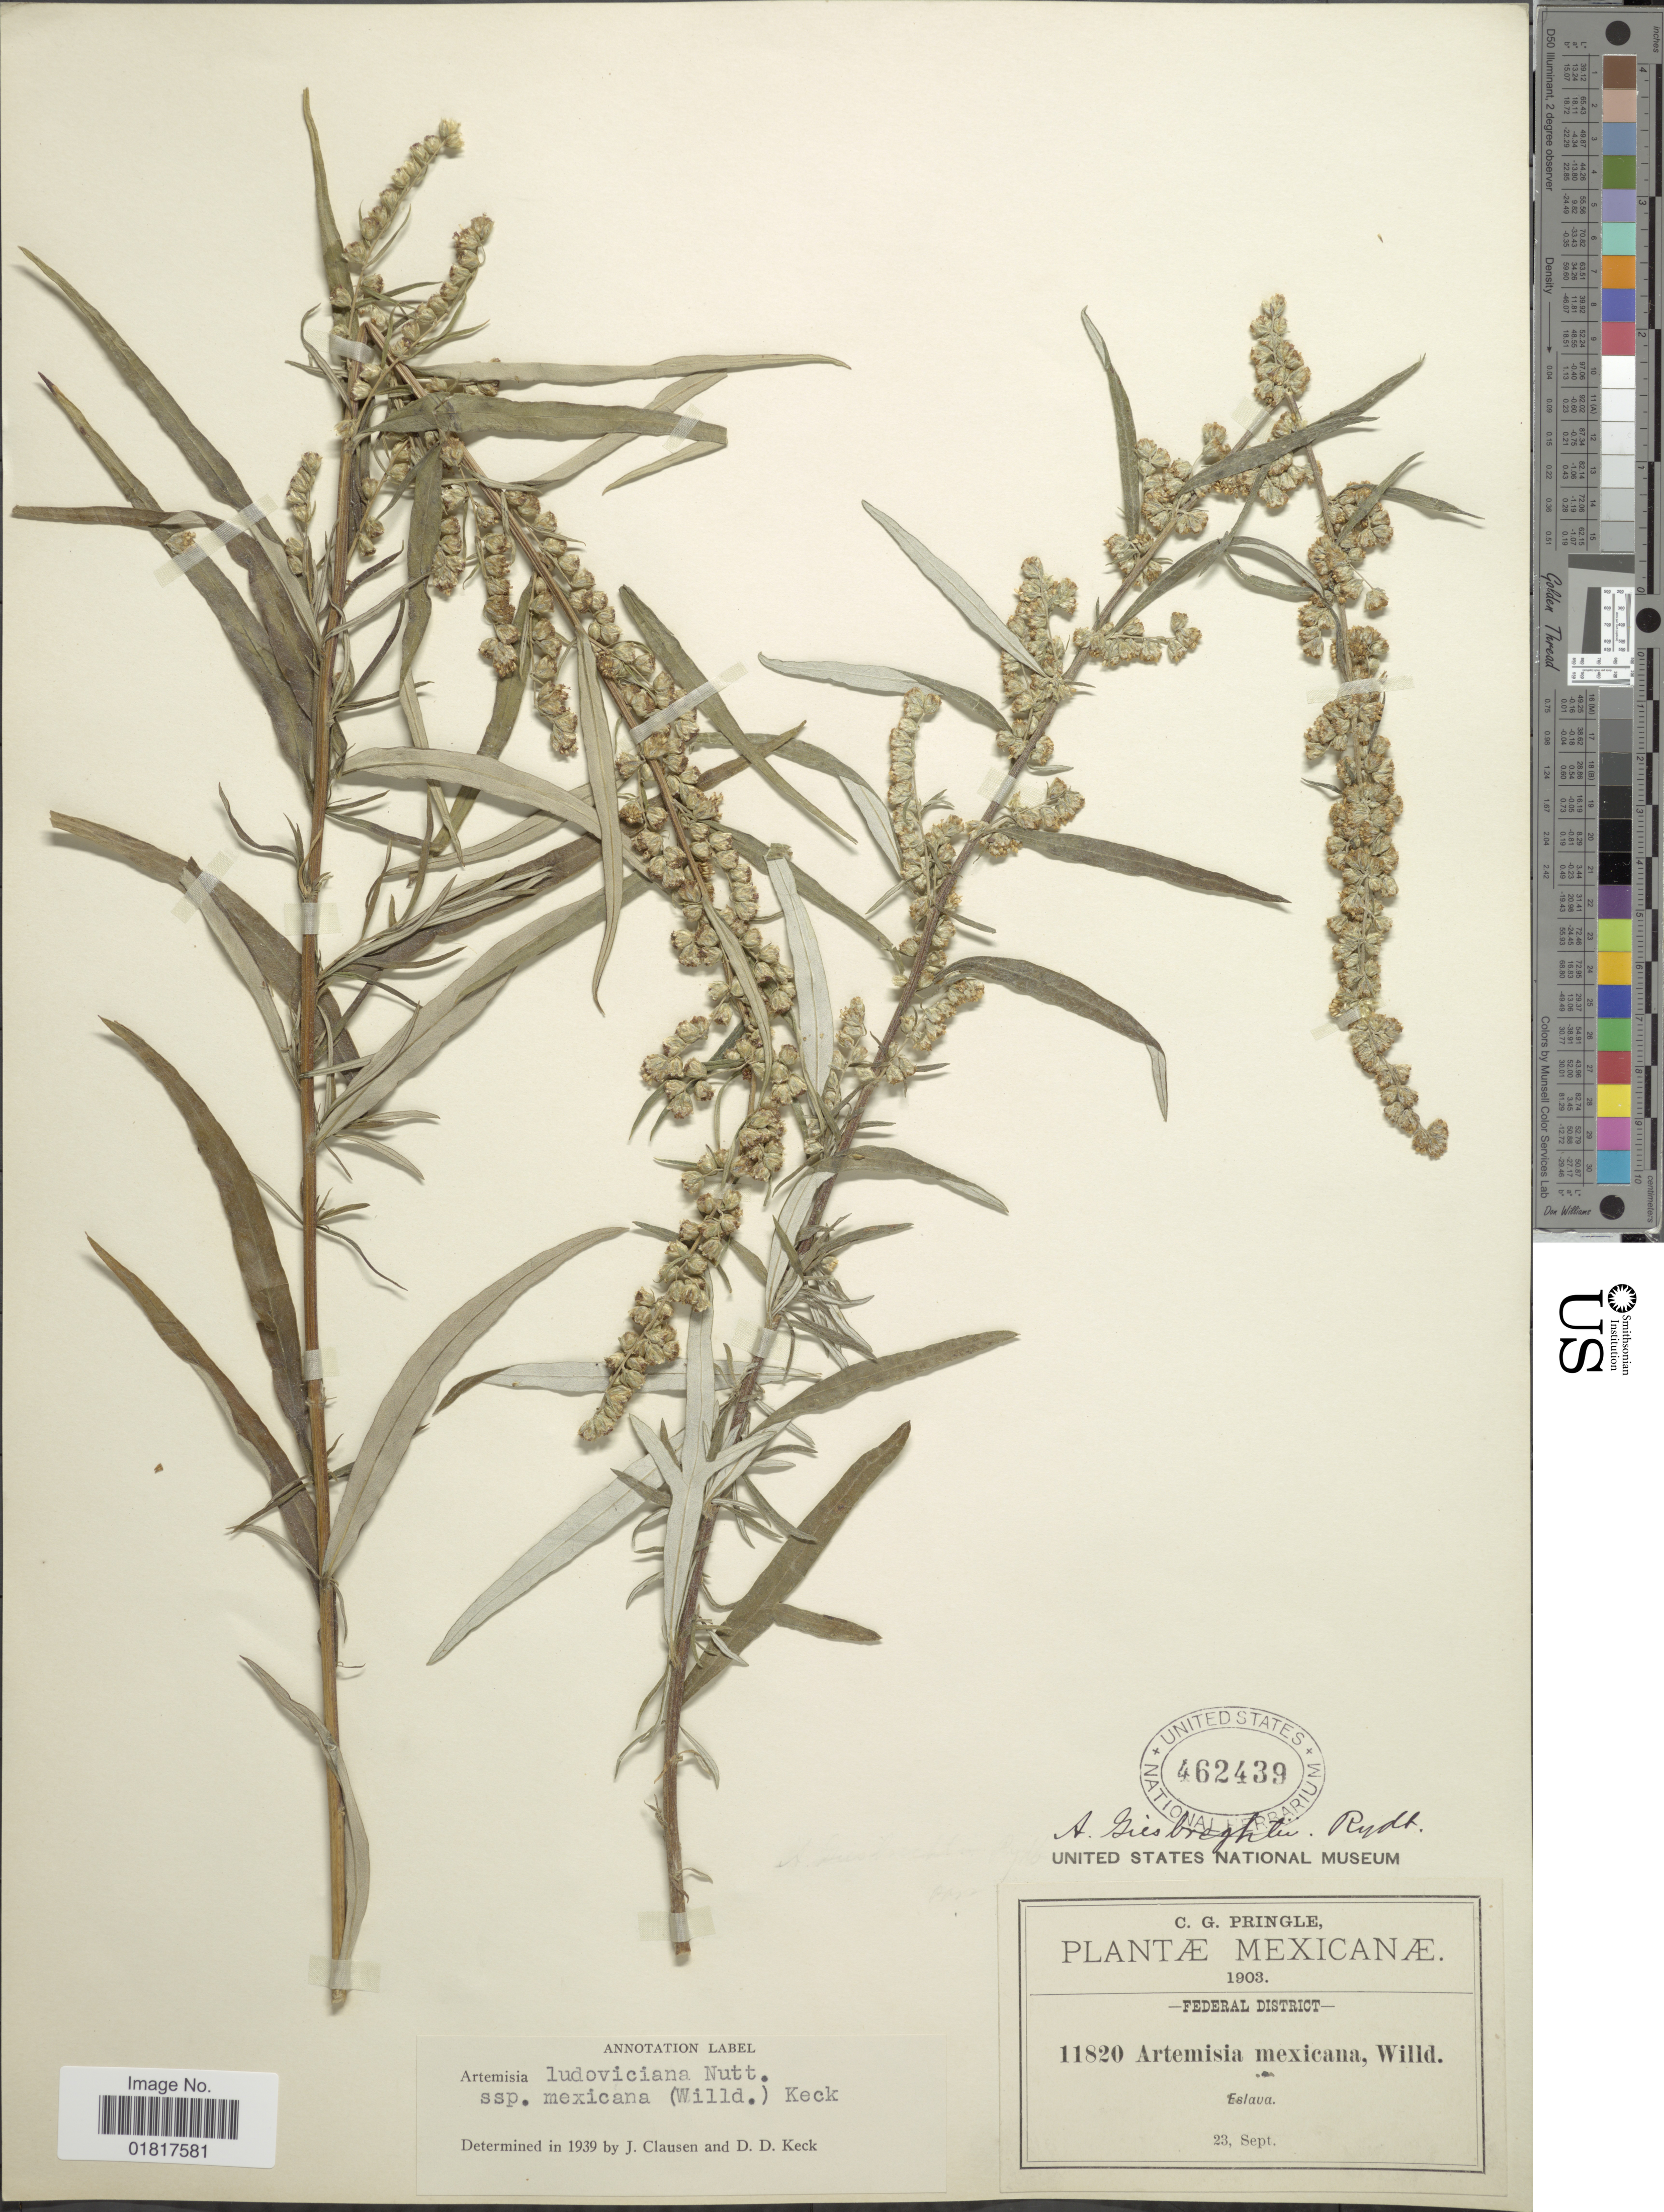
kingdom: Plantae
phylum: Tracheophyta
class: Magnoliopsida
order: Asterales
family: Asteraceae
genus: Artemisia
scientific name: Artemisia ludoviciana subsp. mexicana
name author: (Willd. ex Spreng.) D.D. Keck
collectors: C. G. Pringle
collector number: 11820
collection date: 1903-09-23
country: Mexico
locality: Federal District, Eslawa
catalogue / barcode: US 462439